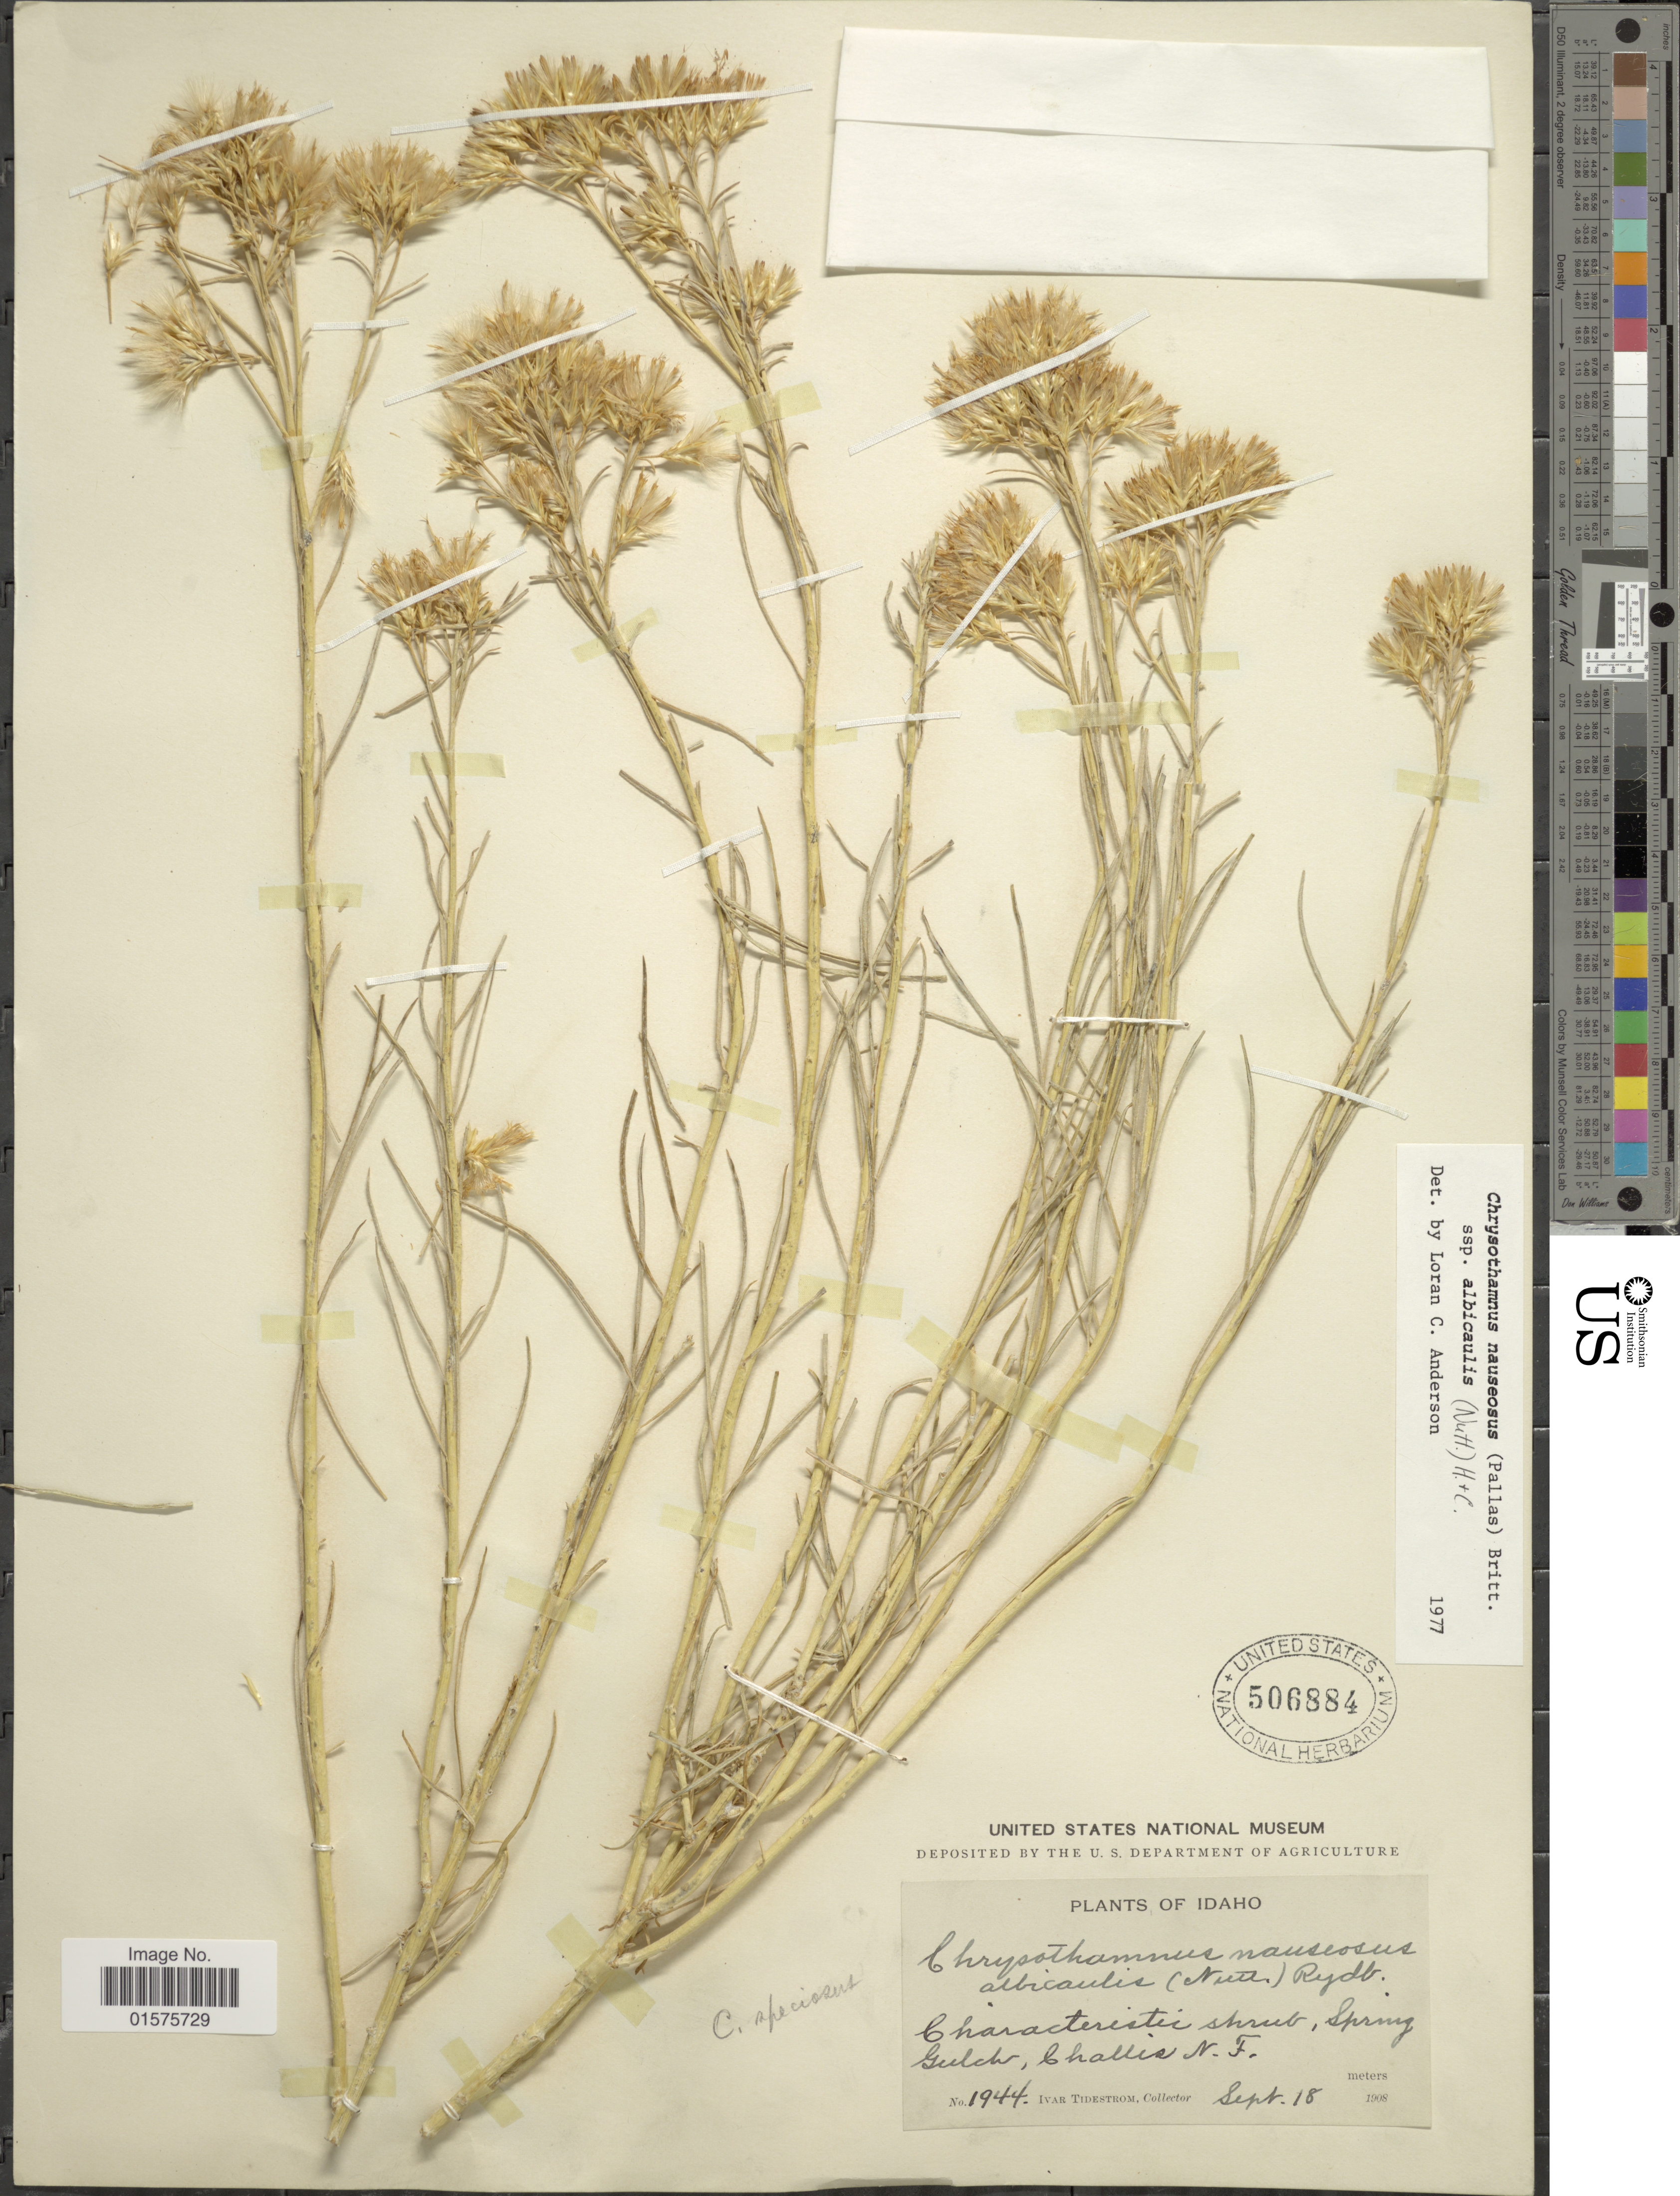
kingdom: Plantae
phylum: Tracheophyta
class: Magnoliopsida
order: Asterales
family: Asteraceae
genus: Ericameria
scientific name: Ericameria nauseosa var. speciosa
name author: (Nutt.) G.L. Nesom & G.I. Baird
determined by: Urbatsch, Lowell E., Curator (LSU), Louisiana State University (UNITED STATES)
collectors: I. F. Tidestrom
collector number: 1944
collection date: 1908-09-18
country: United States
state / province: Idaho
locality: Spring Gulch, Challis N. F.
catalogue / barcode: US 506884